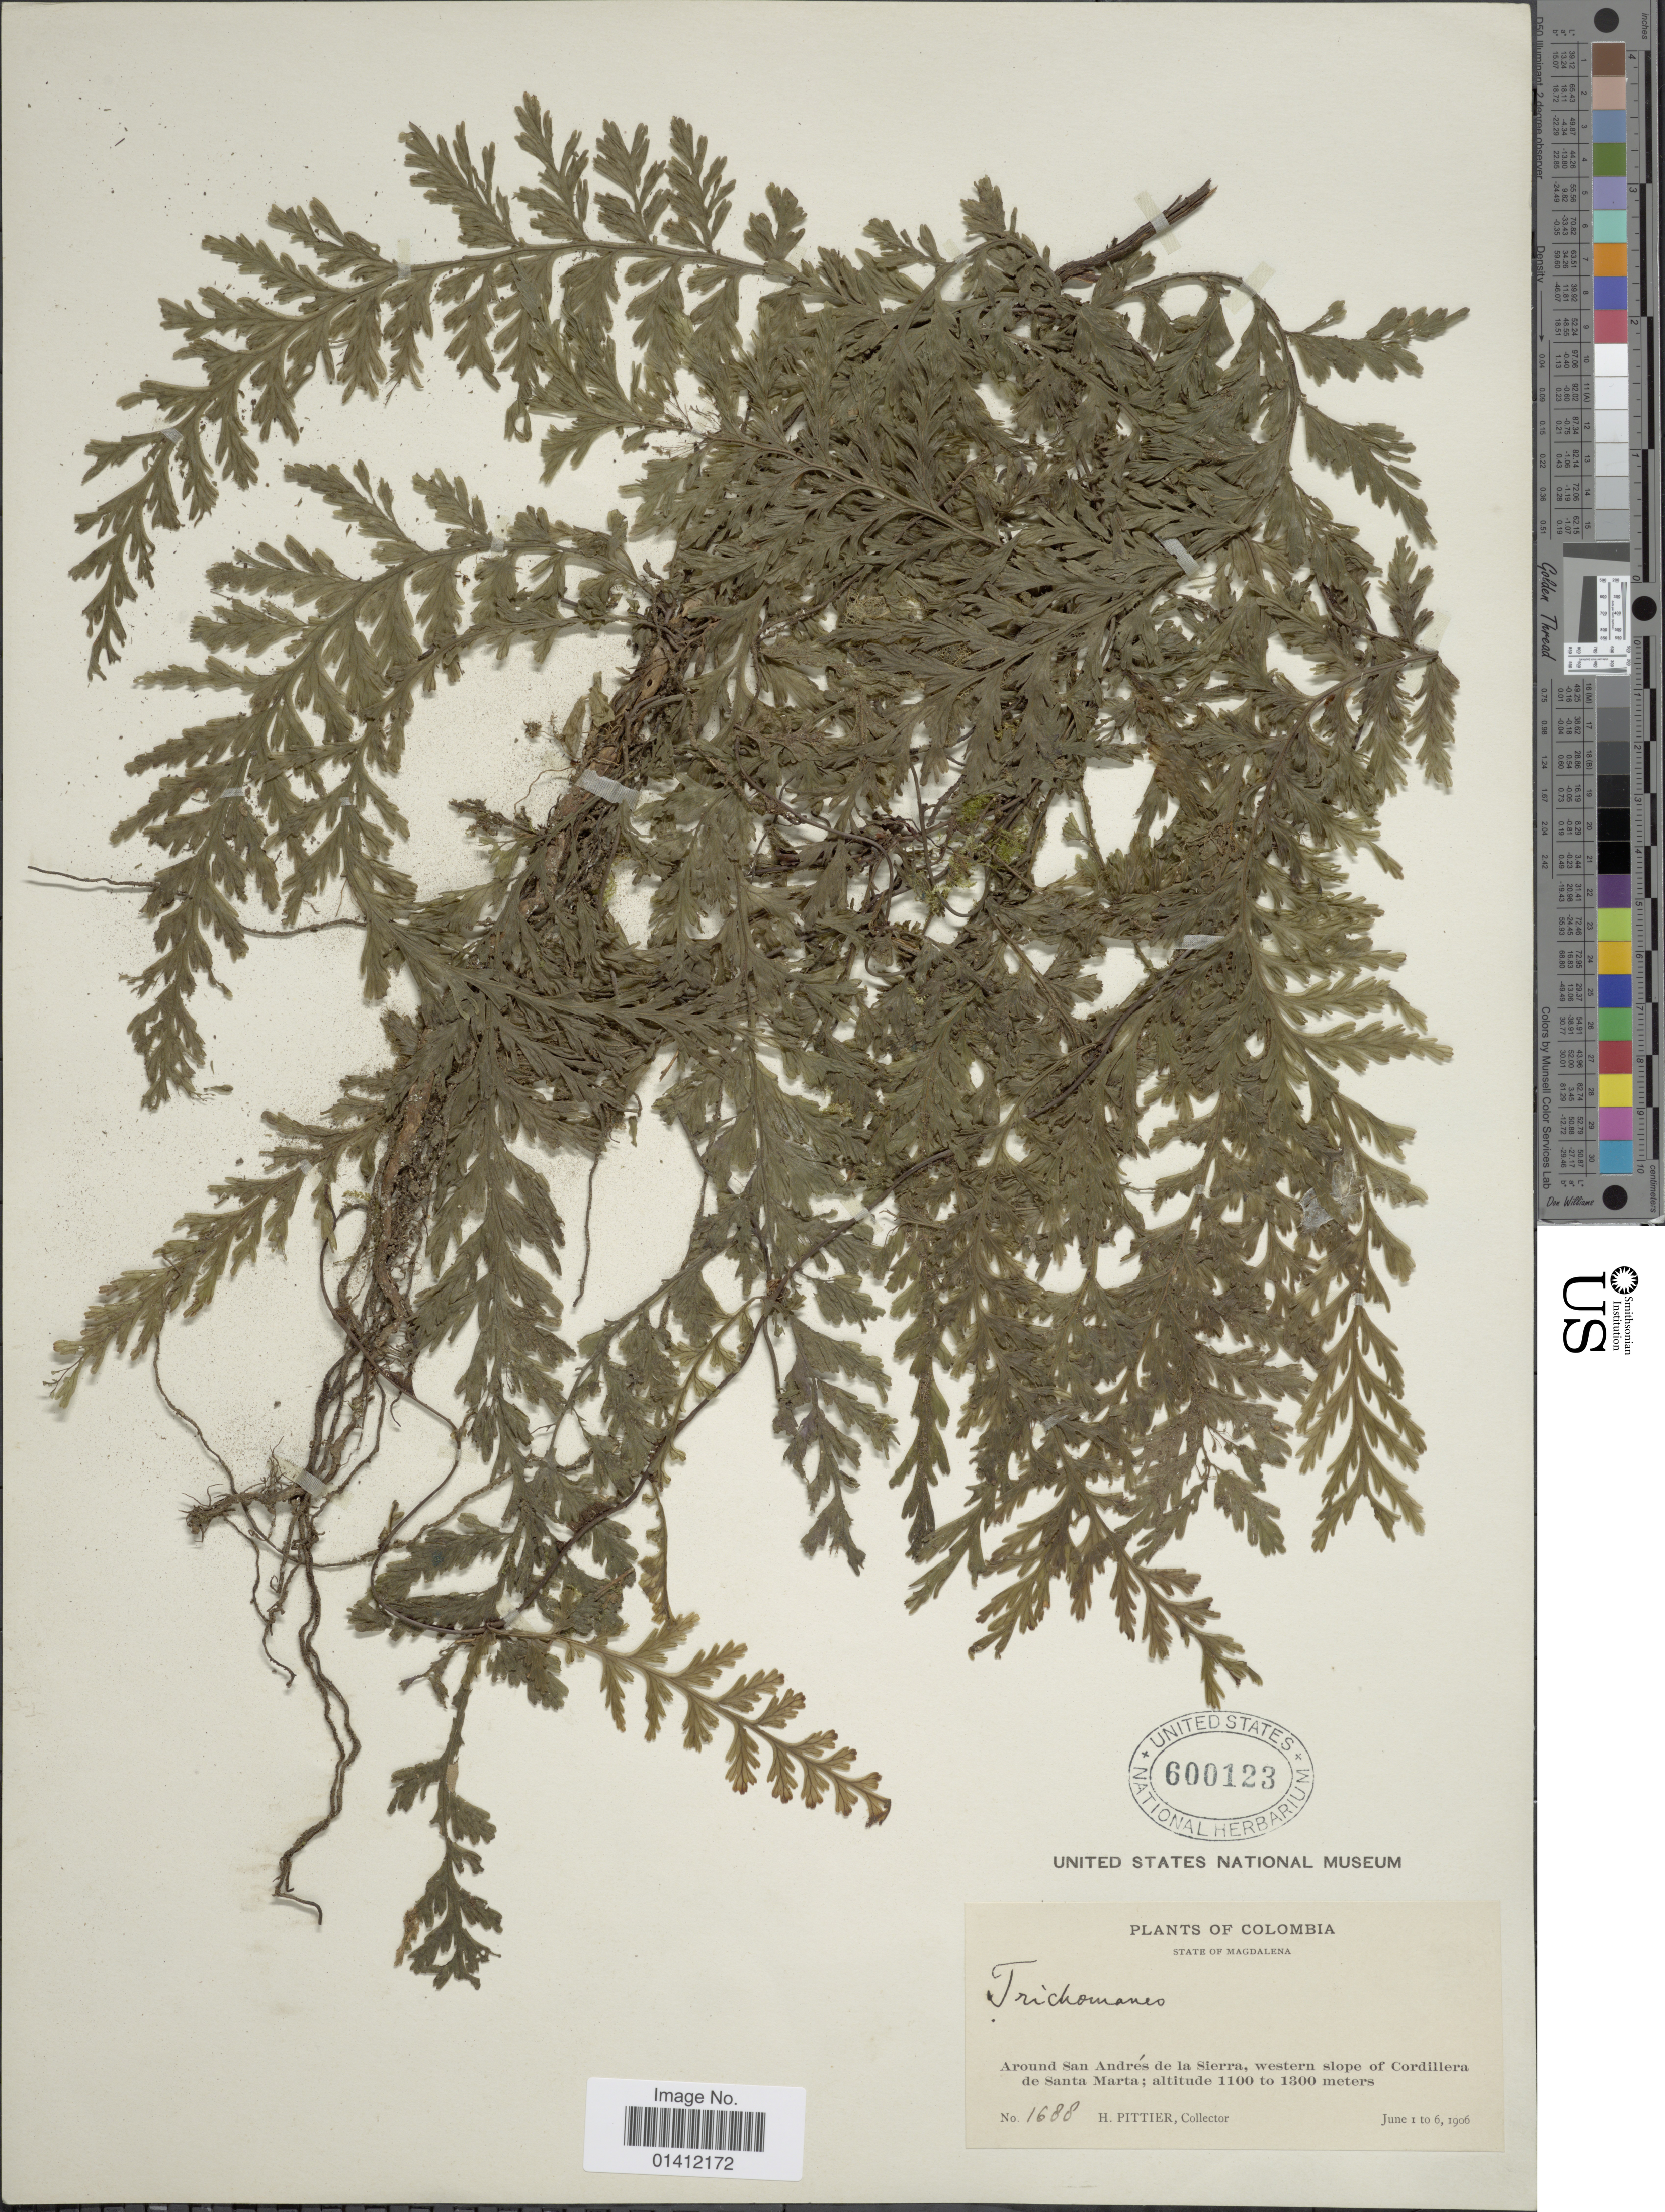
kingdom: Plantae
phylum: Tracheophyta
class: Polypodiopsida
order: Hymenophyllales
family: Hymenophyllaceae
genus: Vandenboschia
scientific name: Vandenboschia rupestris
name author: (Raddi) Ebihara & K. Iwats.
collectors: H. F. Pittier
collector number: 1688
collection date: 1906-06-01/1906-06-06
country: Colombia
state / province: Magdalena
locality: Around San Andrés de la Sierra, western slope of Cordillera de Santa Marta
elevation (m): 1100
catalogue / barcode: US 600123